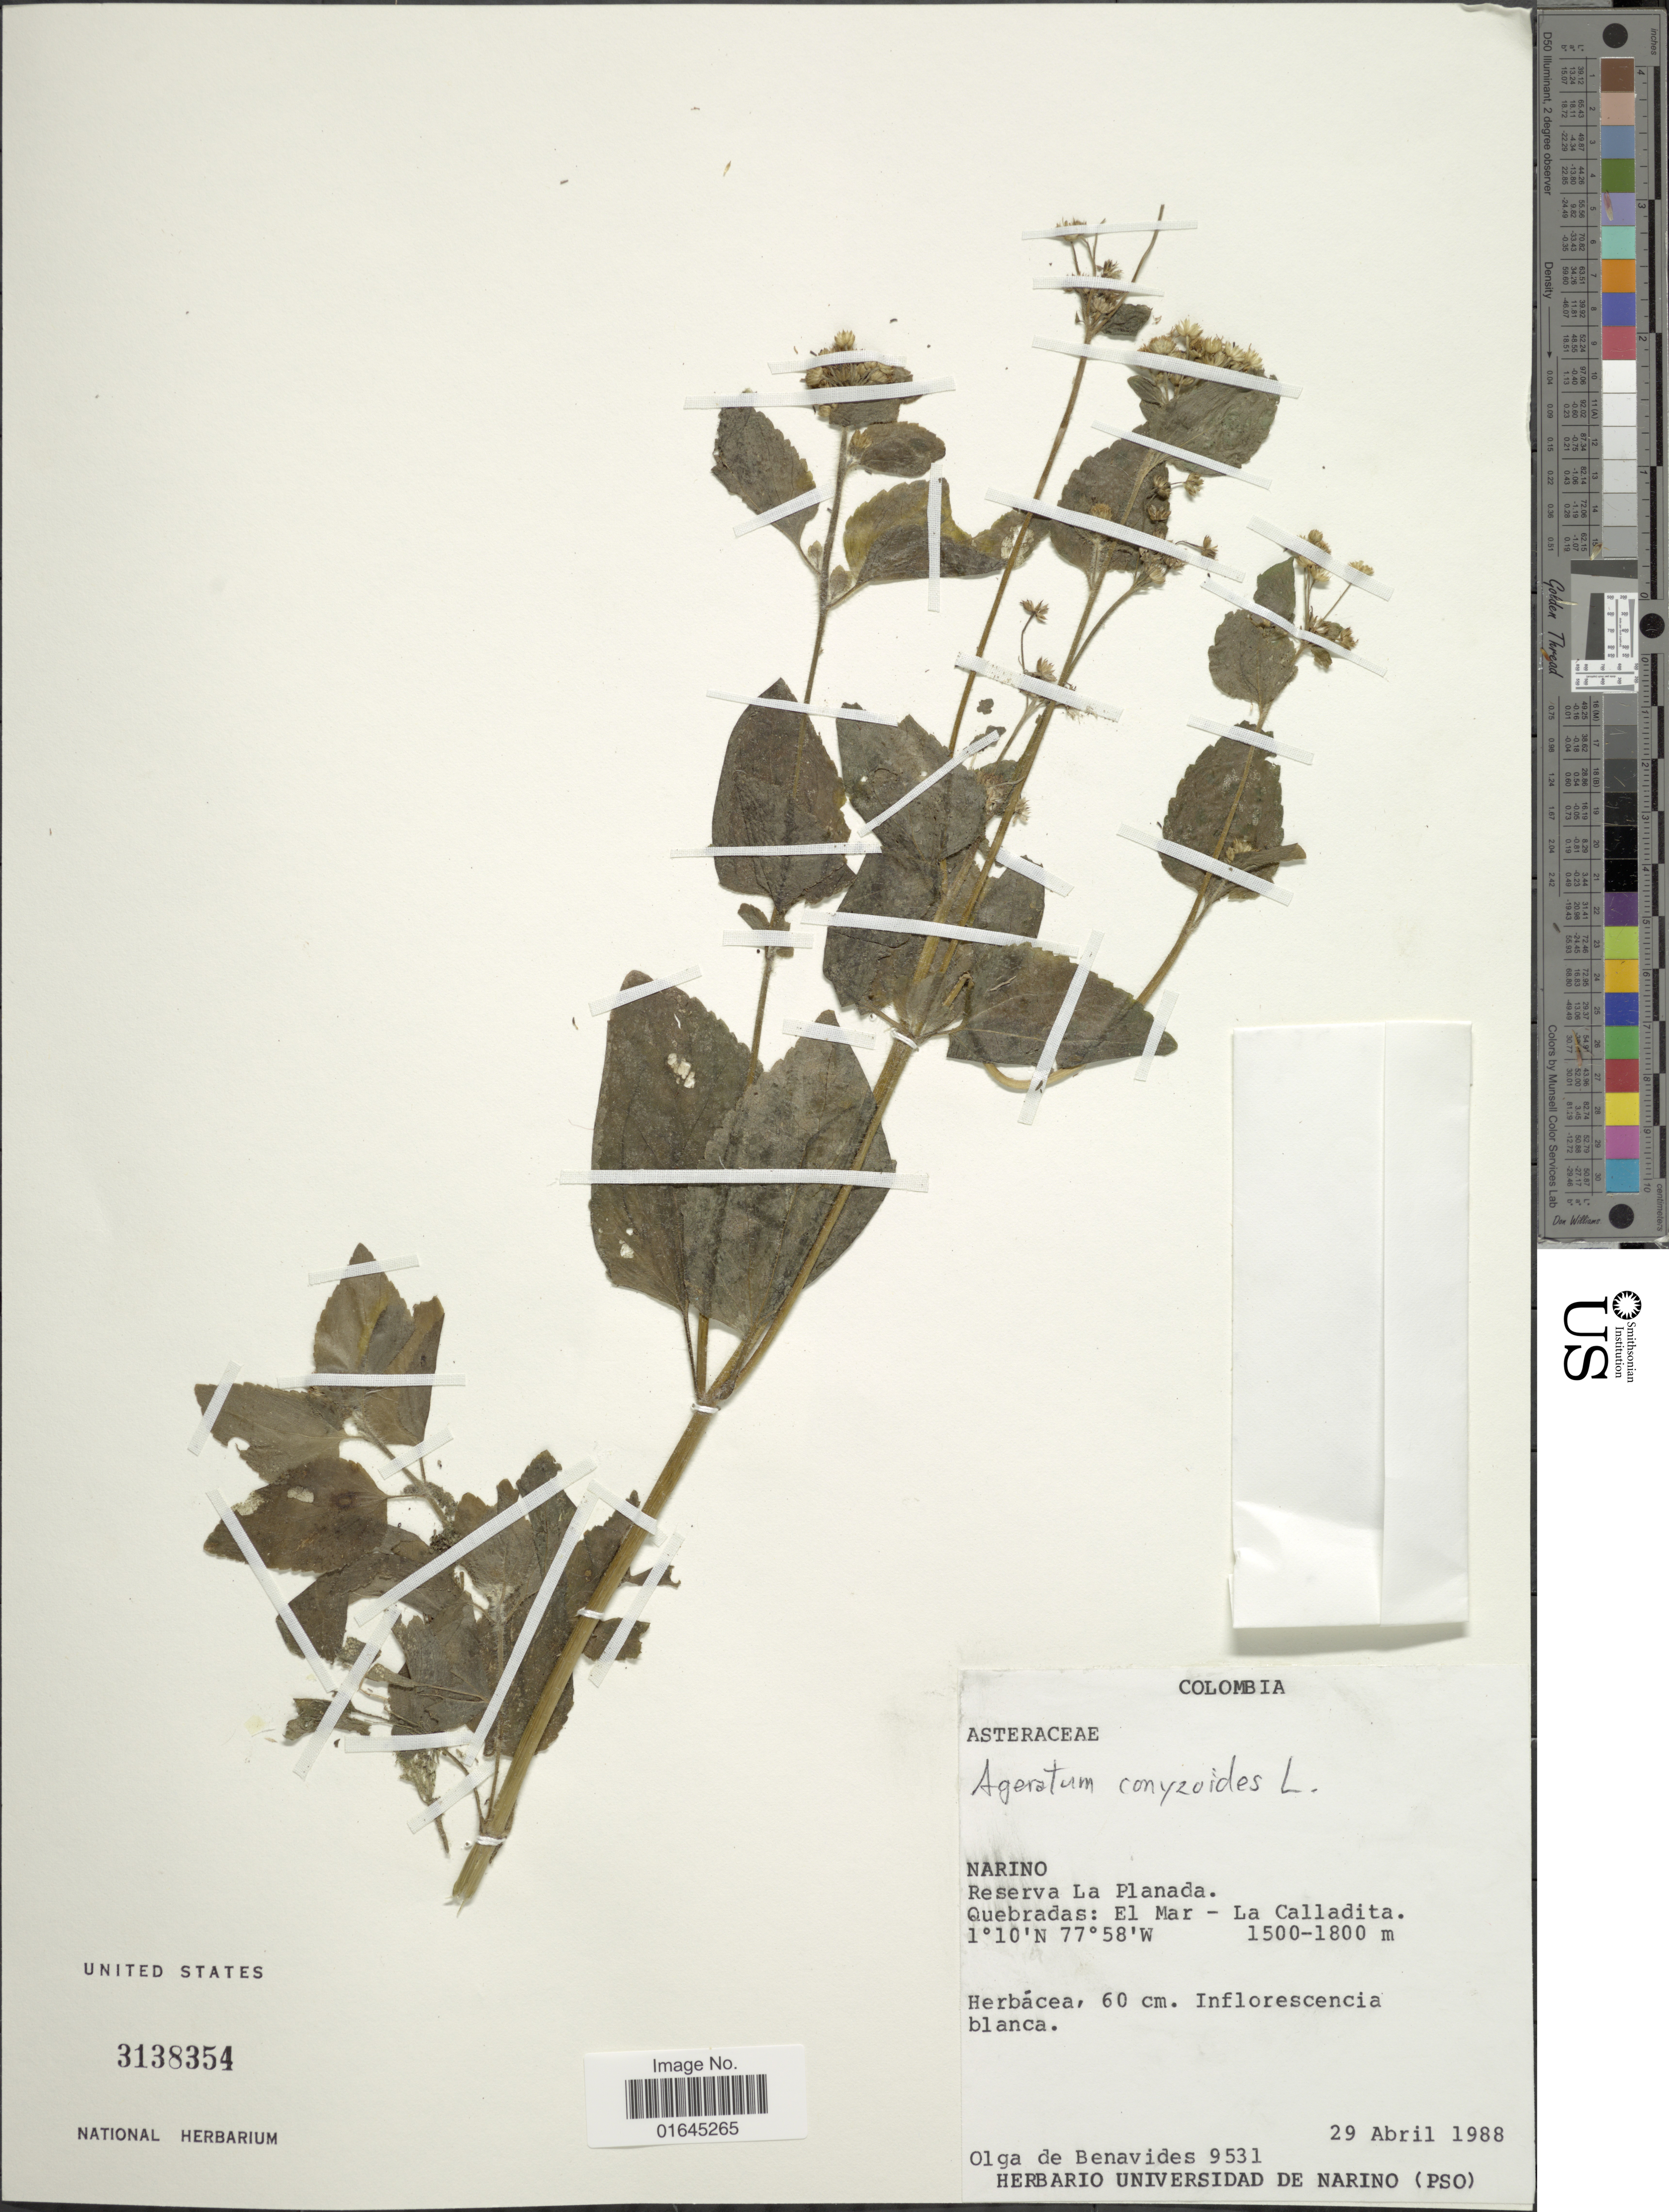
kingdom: Plantae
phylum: Tracheophyta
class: Magnoliopsida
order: Asterales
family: Asteraceae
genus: Ageratum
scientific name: Ageratum conyzoides subsp. conyzoides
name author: L.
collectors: Olga S. de Benavides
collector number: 9531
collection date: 1988-04-29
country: Colombia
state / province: Nariño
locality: Reserva La Planada, Quebradas: El Mar ; La Calladita.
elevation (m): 1500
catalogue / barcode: US 3138354